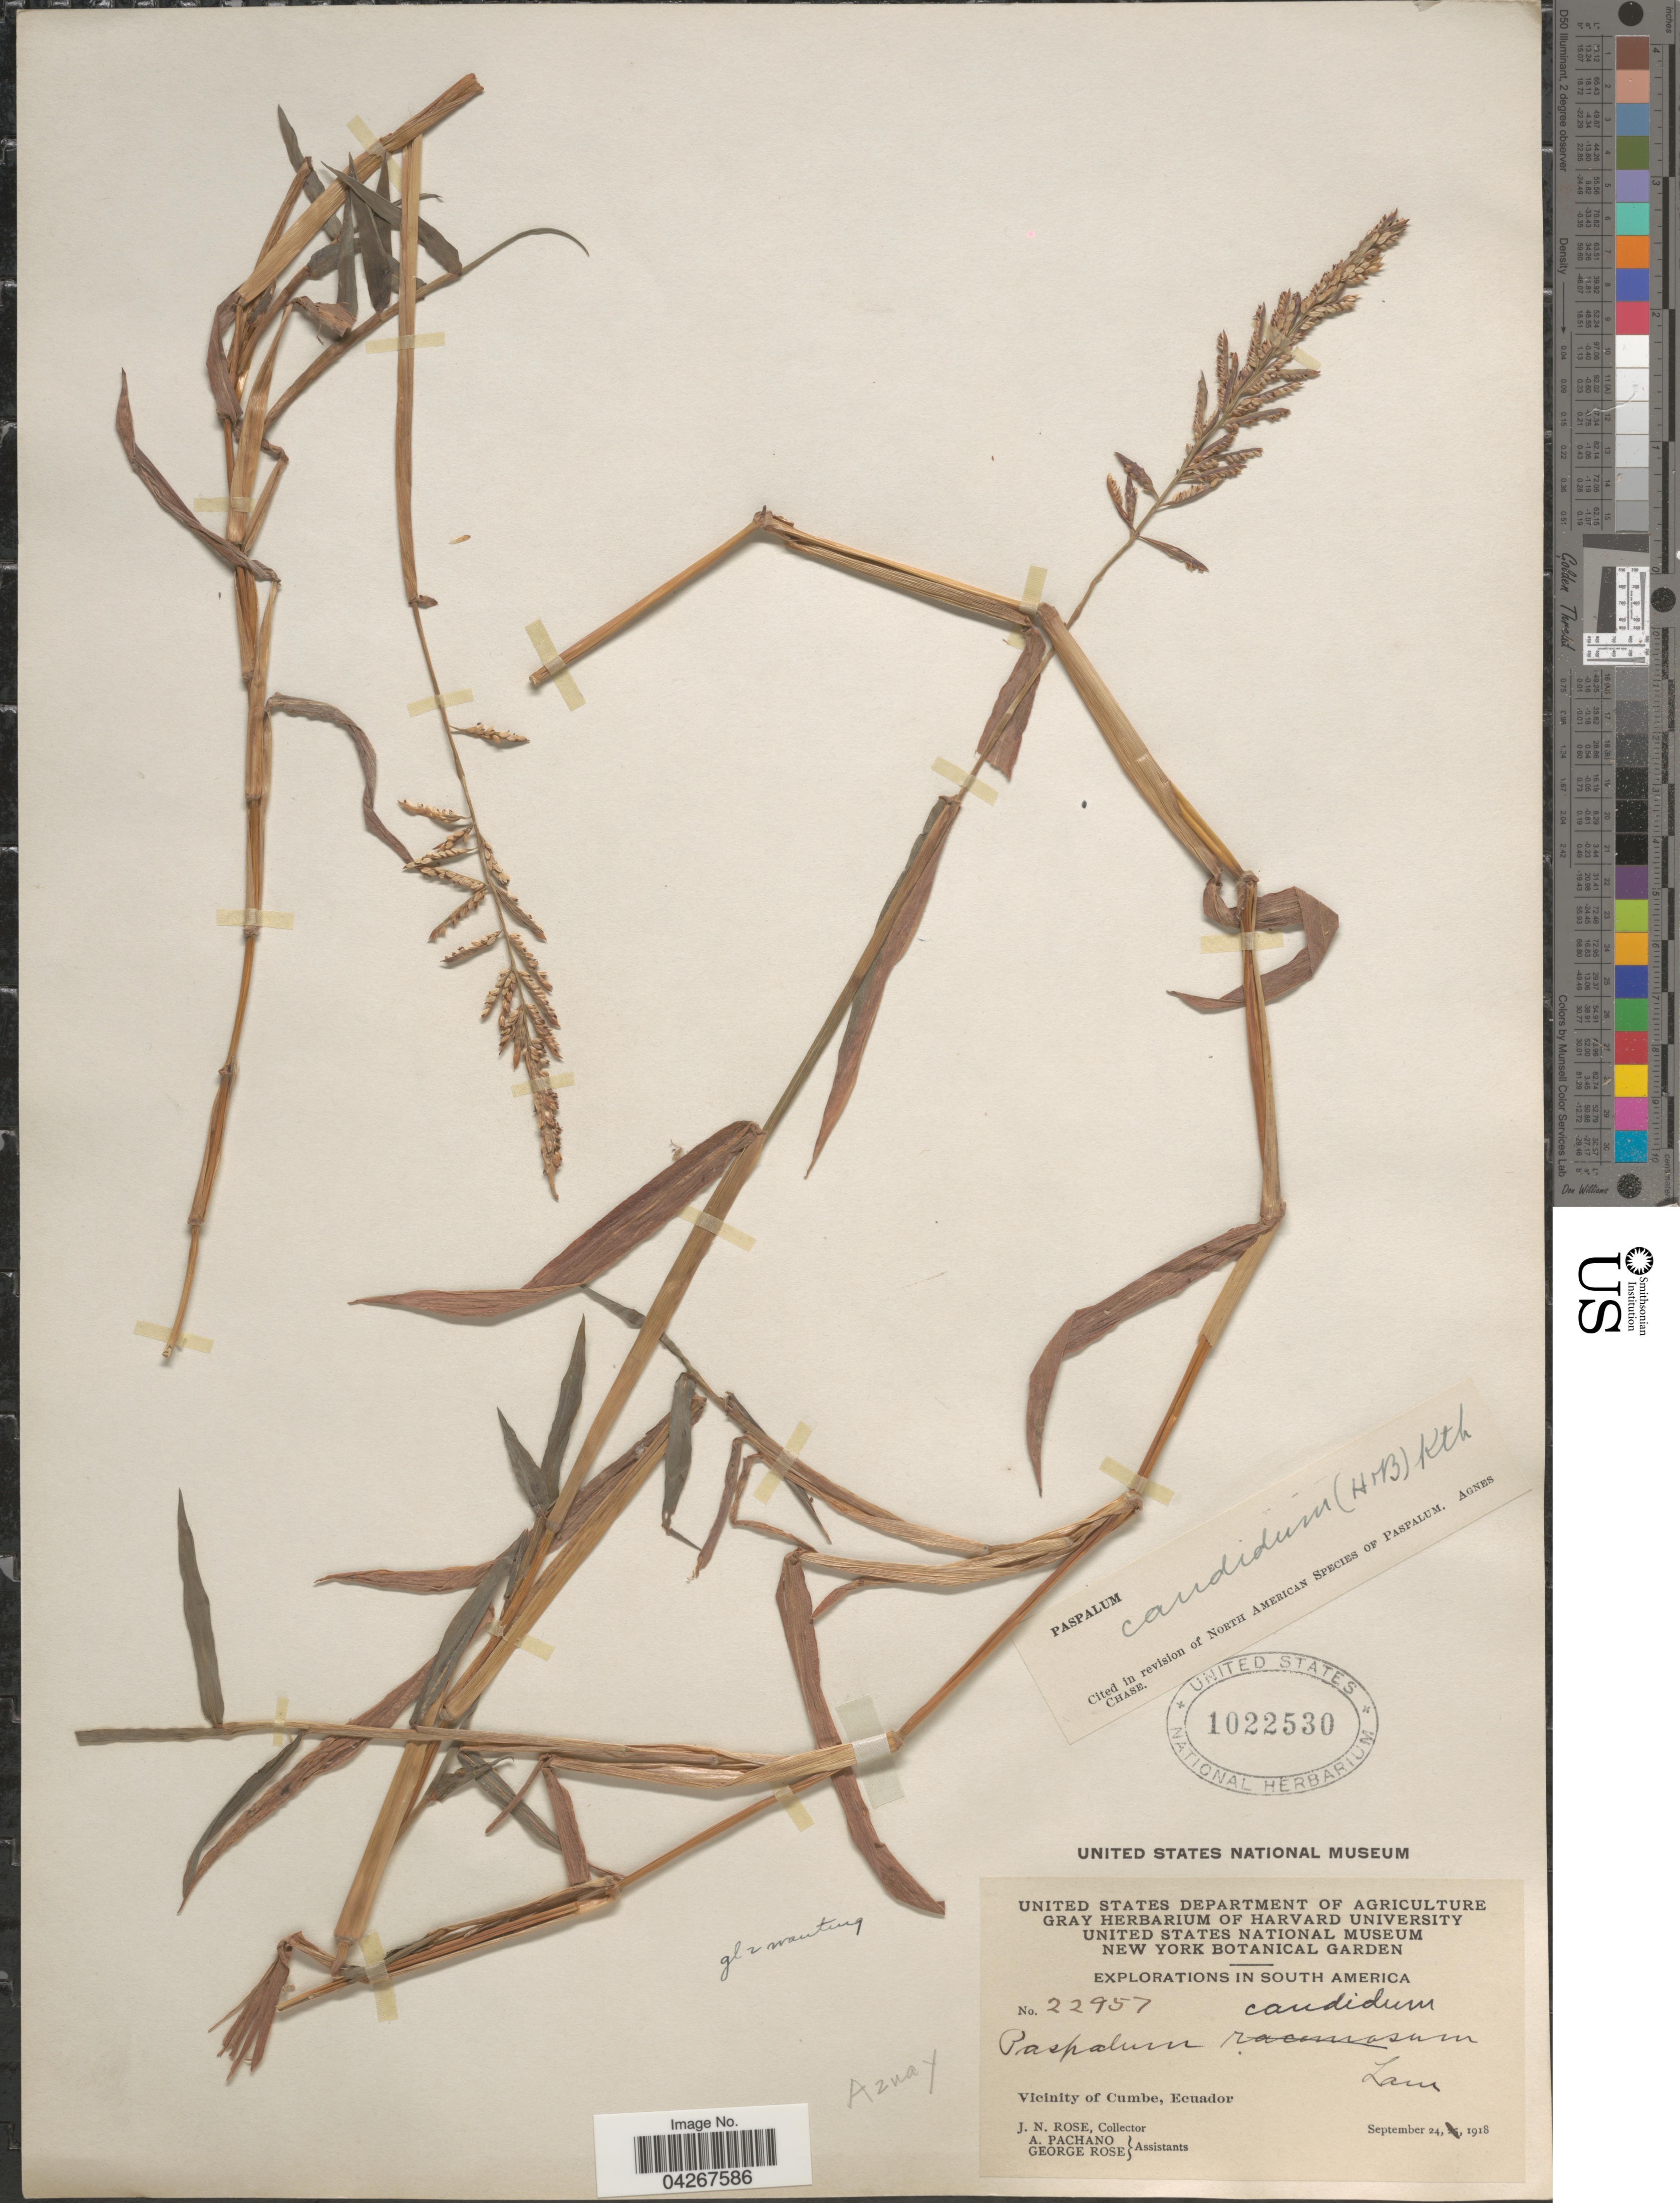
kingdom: Plantae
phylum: Tracheophyta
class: Liliopsida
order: Poales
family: Poaceae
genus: Paspalum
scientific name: Paspalum candidum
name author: (Humb. & Bonpl. ex Fleugge) Kunth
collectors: J. N. Rose, A. Pachano & G. Rose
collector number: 22957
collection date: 1918-09-24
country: Ecuador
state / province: Azuay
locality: Explorations in South America. Vicinity of Cumbe.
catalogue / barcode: US 1022530